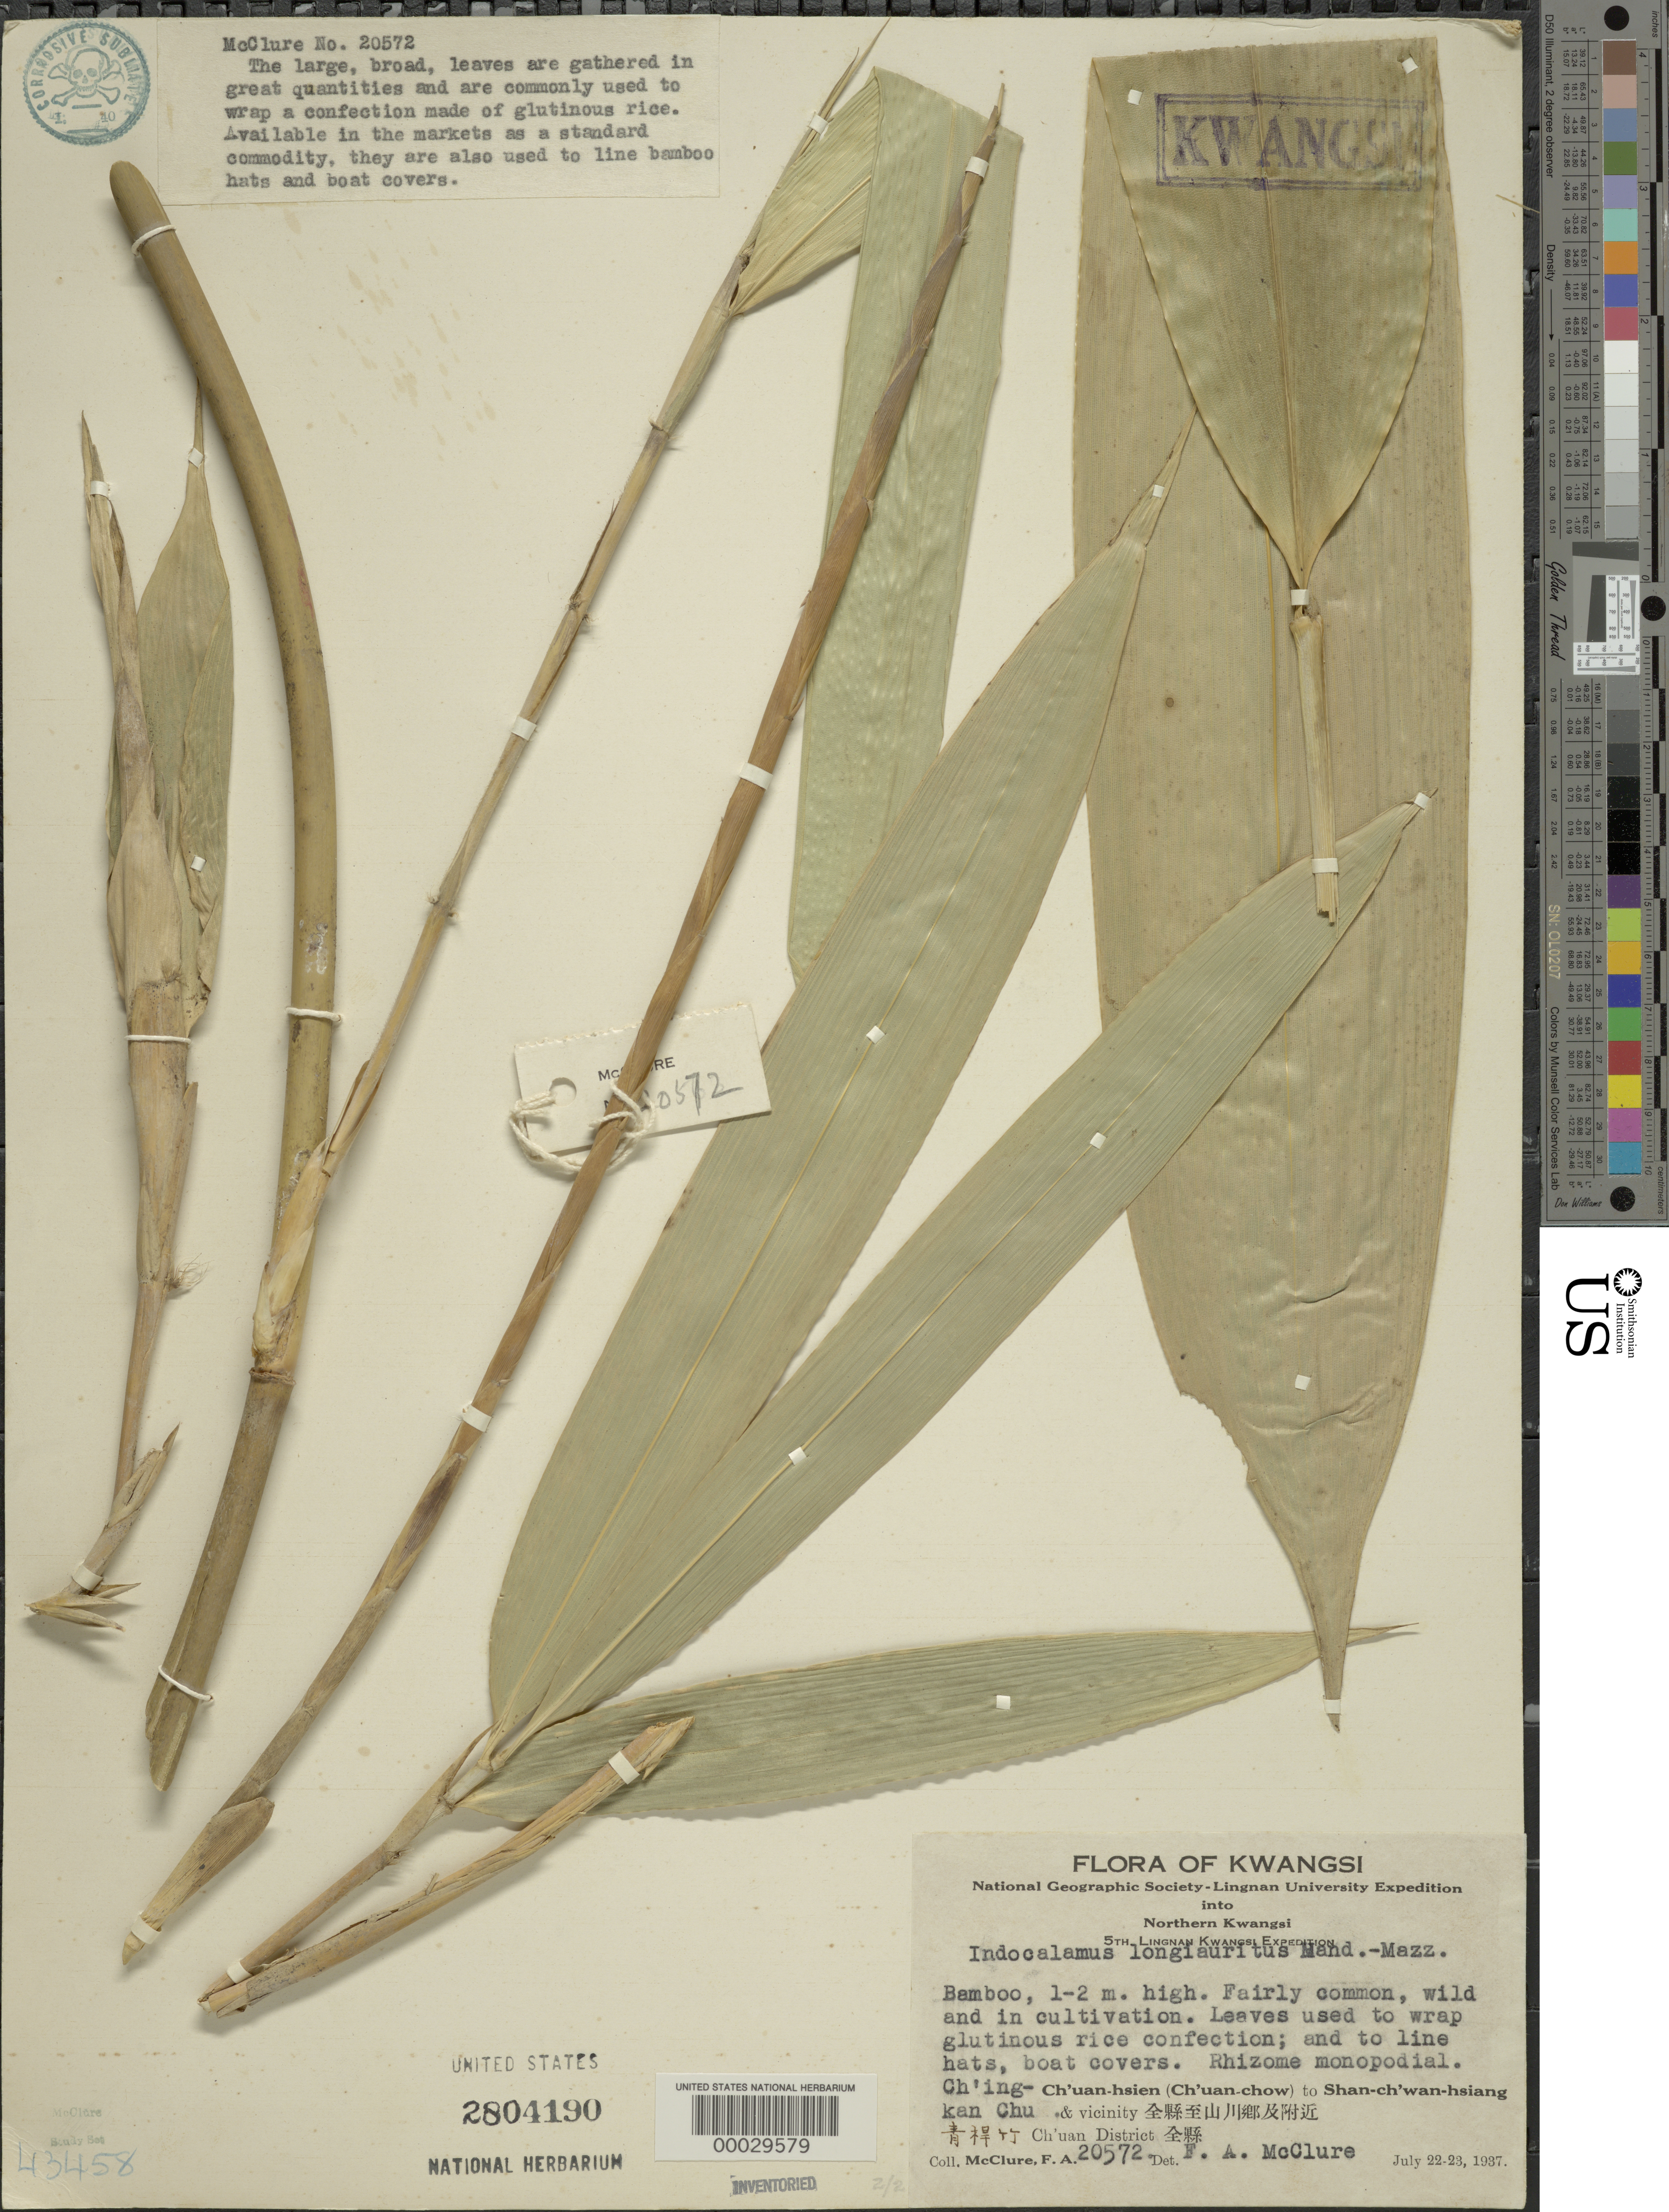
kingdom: Plantae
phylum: Tracheophyta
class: Liliopsida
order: Poales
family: Poaceae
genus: Indocalamus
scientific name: Indocalamus longiauritus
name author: Hand.-Mazz.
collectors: F. A. McClure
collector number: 20572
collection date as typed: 22 Jul 1937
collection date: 1937-07-22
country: China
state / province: Jiangxi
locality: Ch'uan-hsien (ch'uan-chow) to shan-ch'wan-hsiang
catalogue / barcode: US 2804190